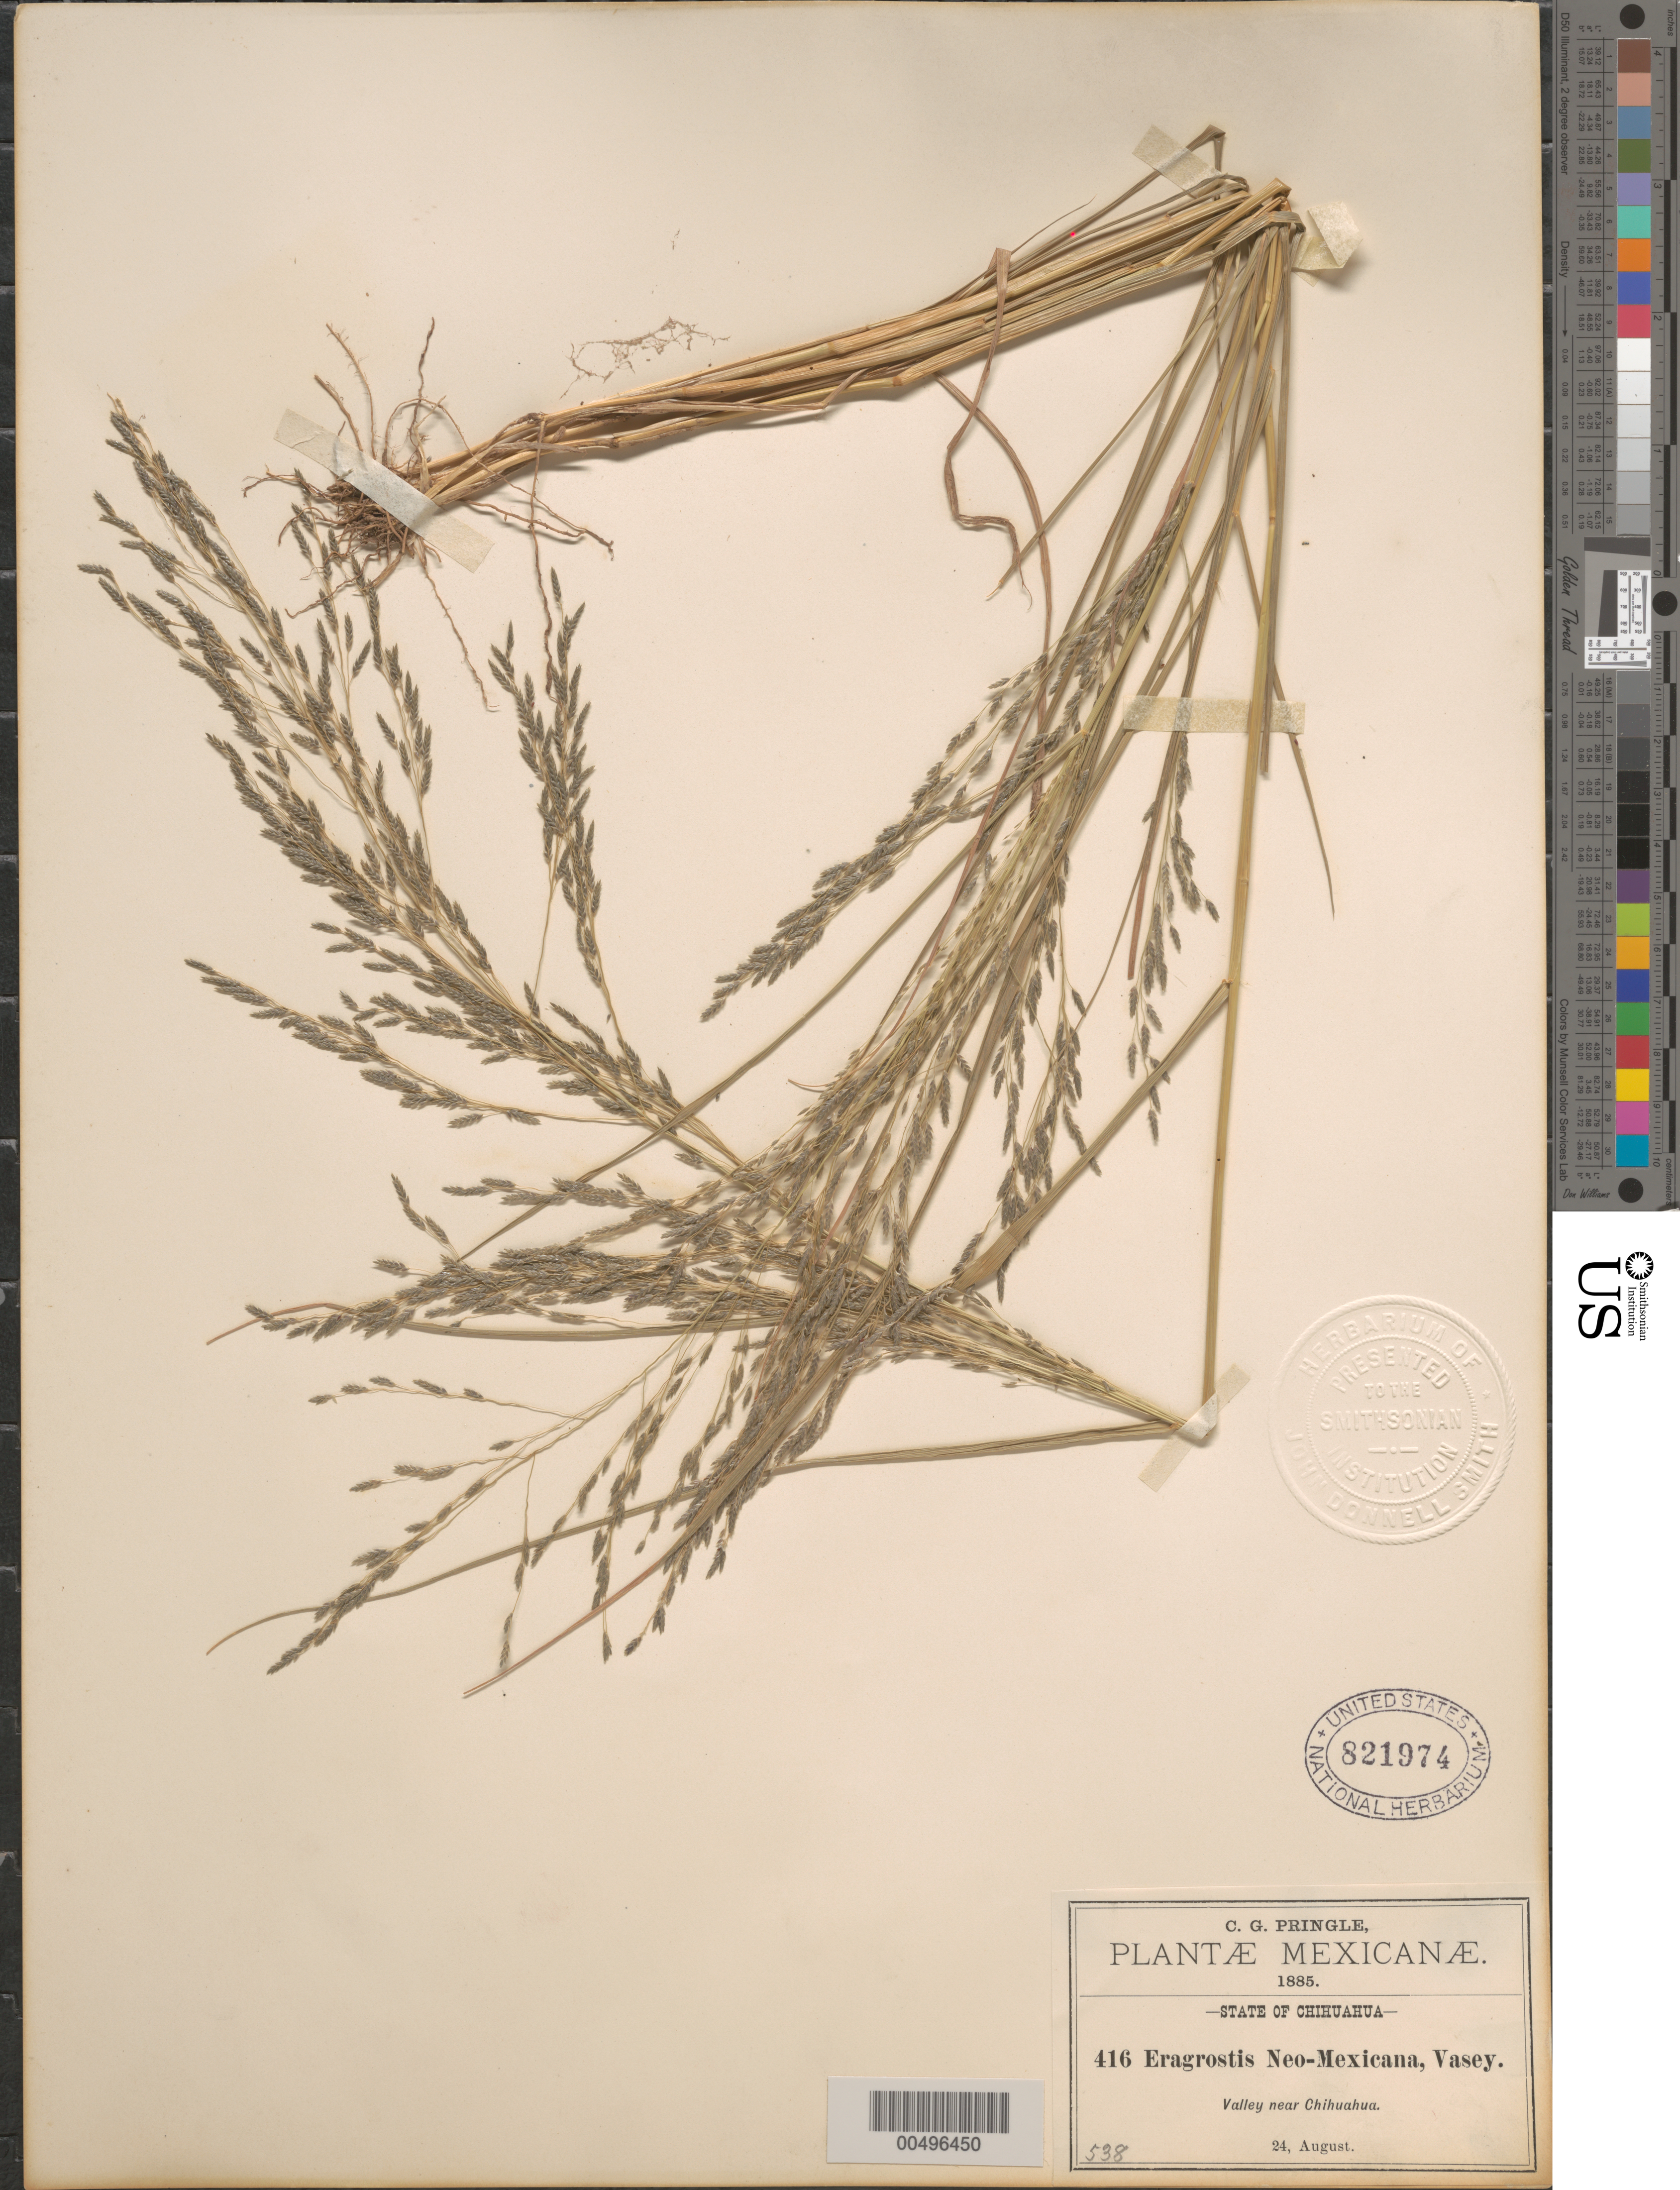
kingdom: Plantae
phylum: Tracheophyta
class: Liliopsida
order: Poales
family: Poaceae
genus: Eragrostis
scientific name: Eragrostis pectinacea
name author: (Michx.) Nees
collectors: C. G. Pringle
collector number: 416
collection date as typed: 24 Aug 1885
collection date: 1885-08-24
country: Mexico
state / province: Chihuahua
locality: Near Chihuahua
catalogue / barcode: US 821974